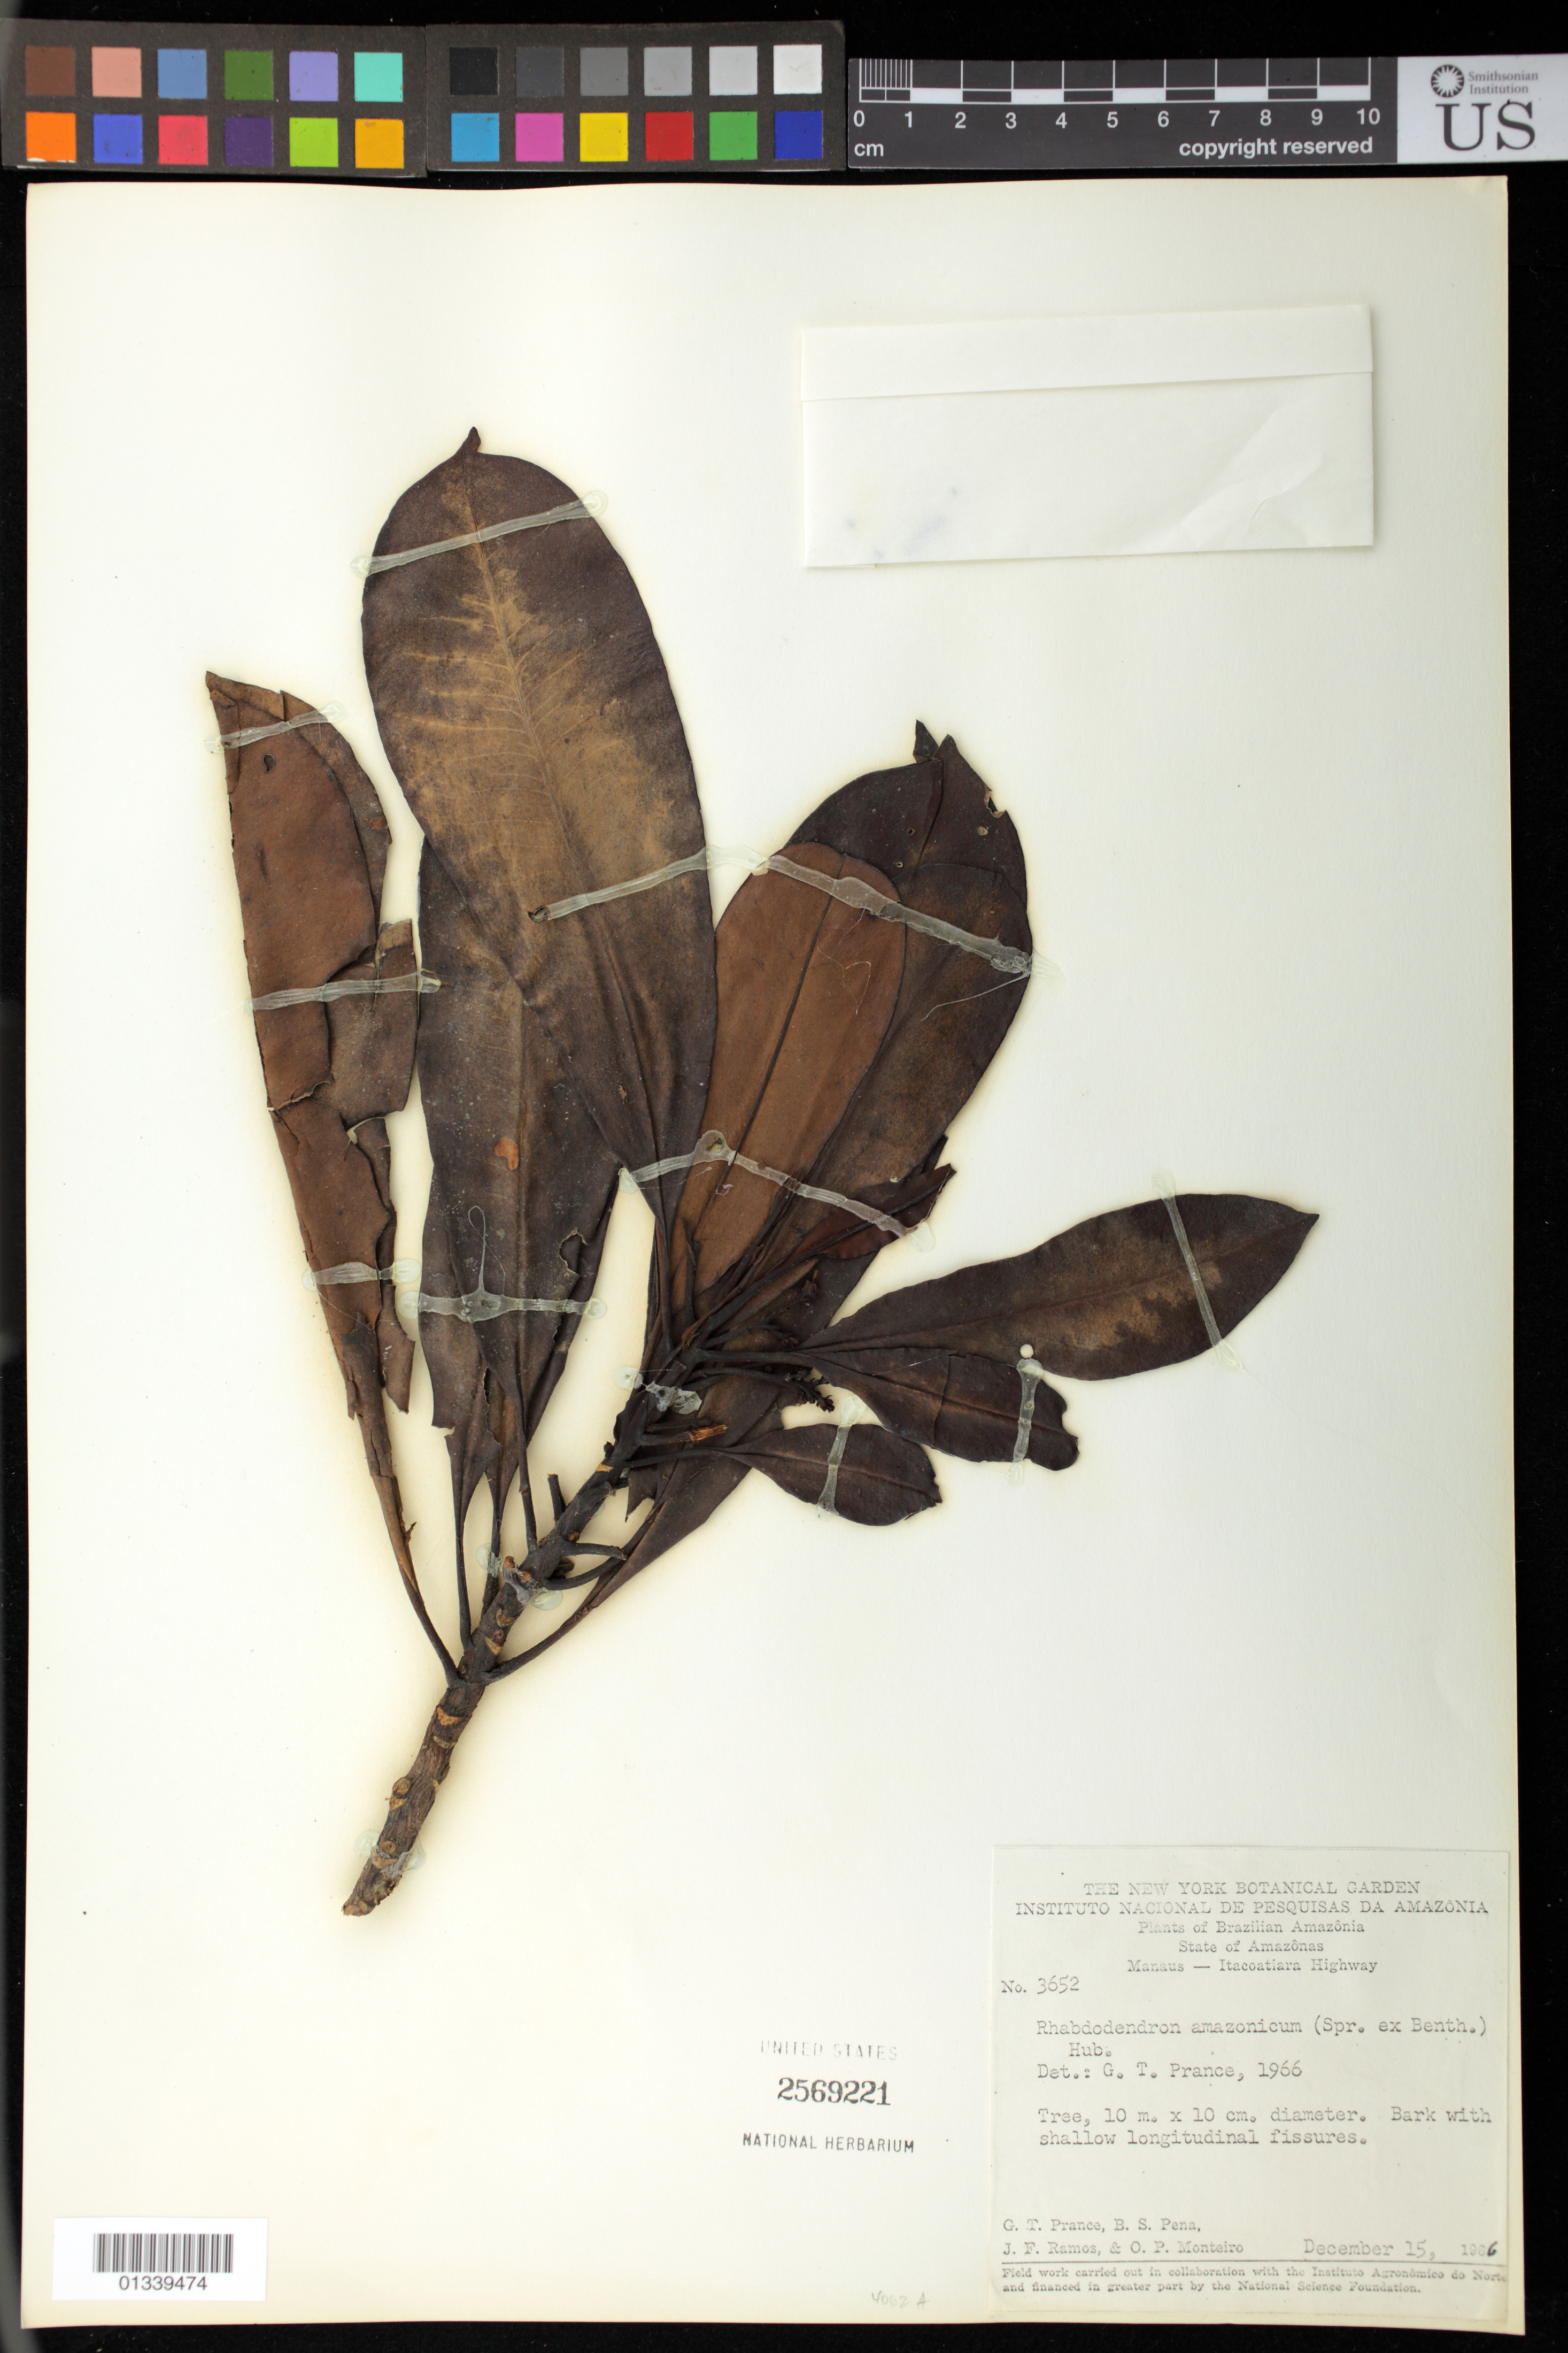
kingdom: Plantae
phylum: Tracheophyta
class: Magnoliopsida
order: Caryophyllales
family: Rhabdodendraceae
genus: Rhabdodendron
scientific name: Rhabdodendron amazonicum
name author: (Spruce ex Benth.) Huber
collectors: G. T. Prance, B. S. Pena, J. F. Ramos & O. P. Monteiro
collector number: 3652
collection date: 1966-12-15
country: Brazil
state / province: Amazonas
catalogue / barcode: US 2569221